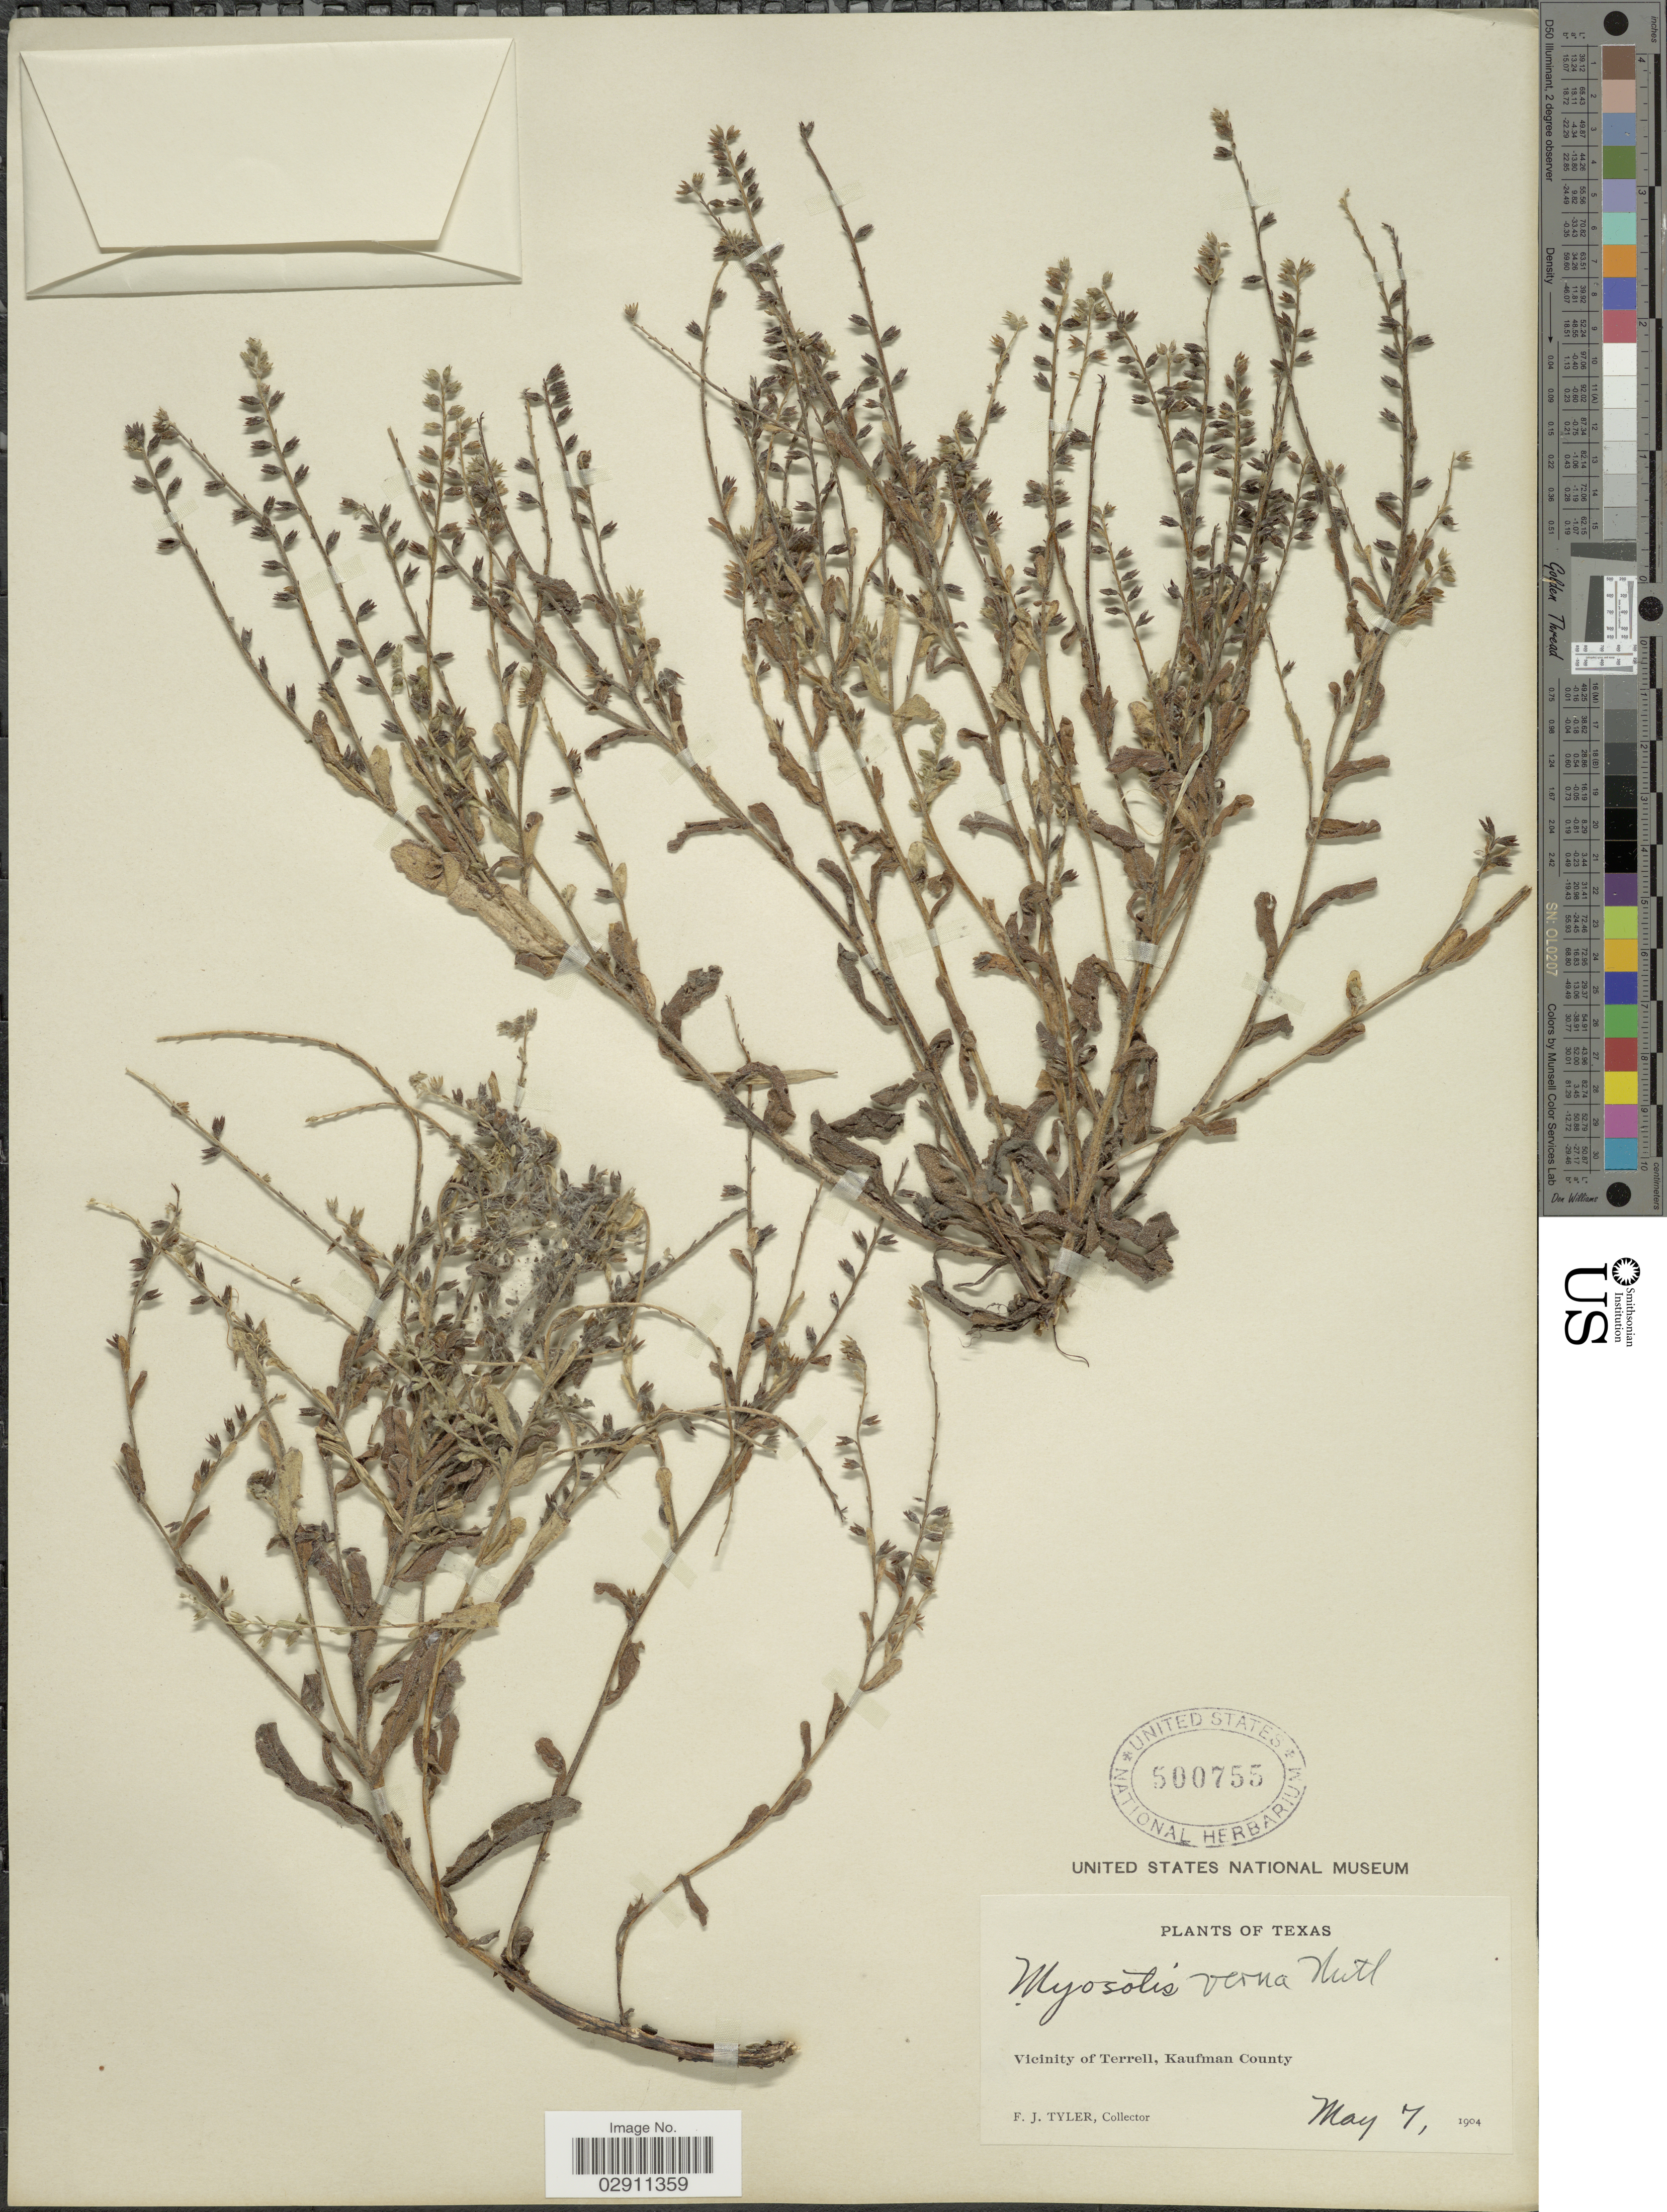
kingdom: Plantae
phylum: Tracheophyta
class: Magnoliopsida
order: Boraginales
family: Boraginaceae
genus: Myosotis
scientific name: Myosotis verna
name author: Nutt.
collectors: F. Tyler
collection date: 1904-05-07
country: United States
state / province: Texas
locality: Vicinity of Terrell, Kaufman County.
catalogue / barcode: US 500755